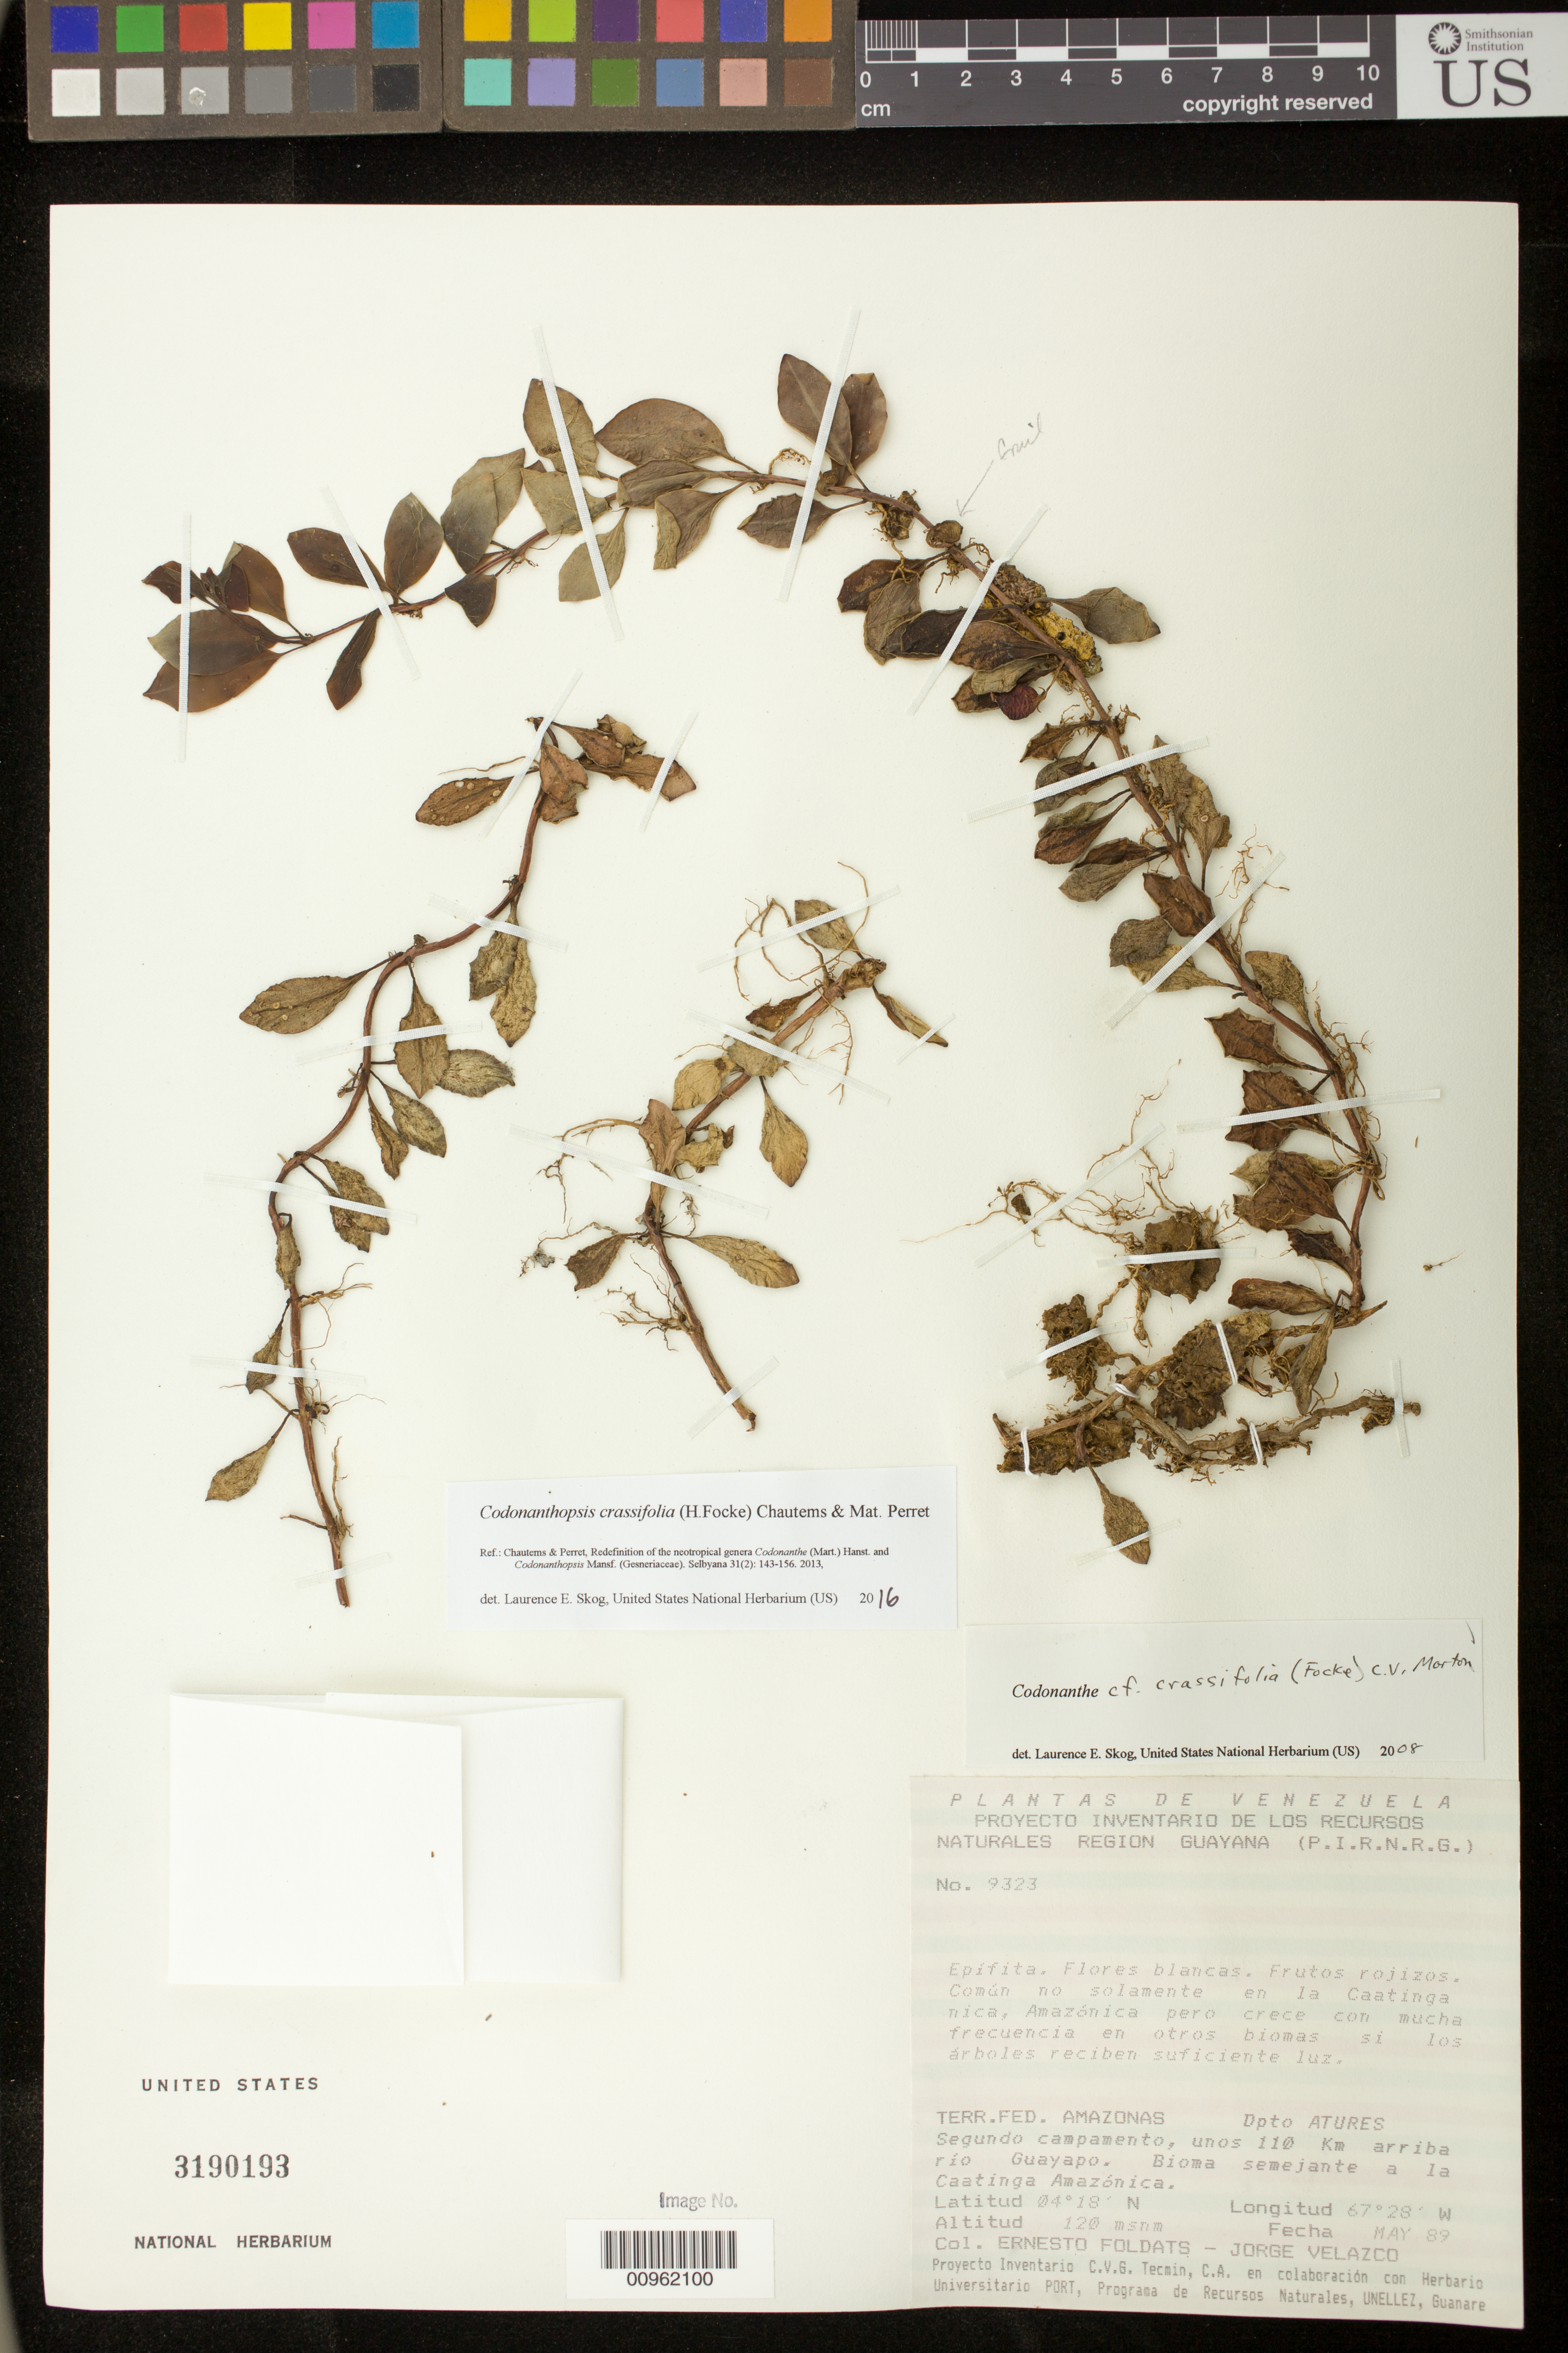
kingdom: Plantae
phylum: Tracheophyta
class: Magnoliopsida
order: Lamiales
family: Gesneriaceae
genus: Codonanthopsis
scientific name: Codonanthopsis crassifolia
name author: (H. Focke) Chautems & Mat.Perret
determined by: Skog, Laurence E.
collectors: E. Foldats & J. Velazco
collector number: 9323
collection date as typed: May 1989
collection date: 1989-05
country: Venezuela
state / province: Amazonas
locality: Terr. Fed. Amazonas. Dpto. Atures. Segundo campamento, unos 110 km arriba rio Guayapo, Bioma semejante a la caatinga Amazonica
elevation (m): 120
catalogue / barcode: US 3190193